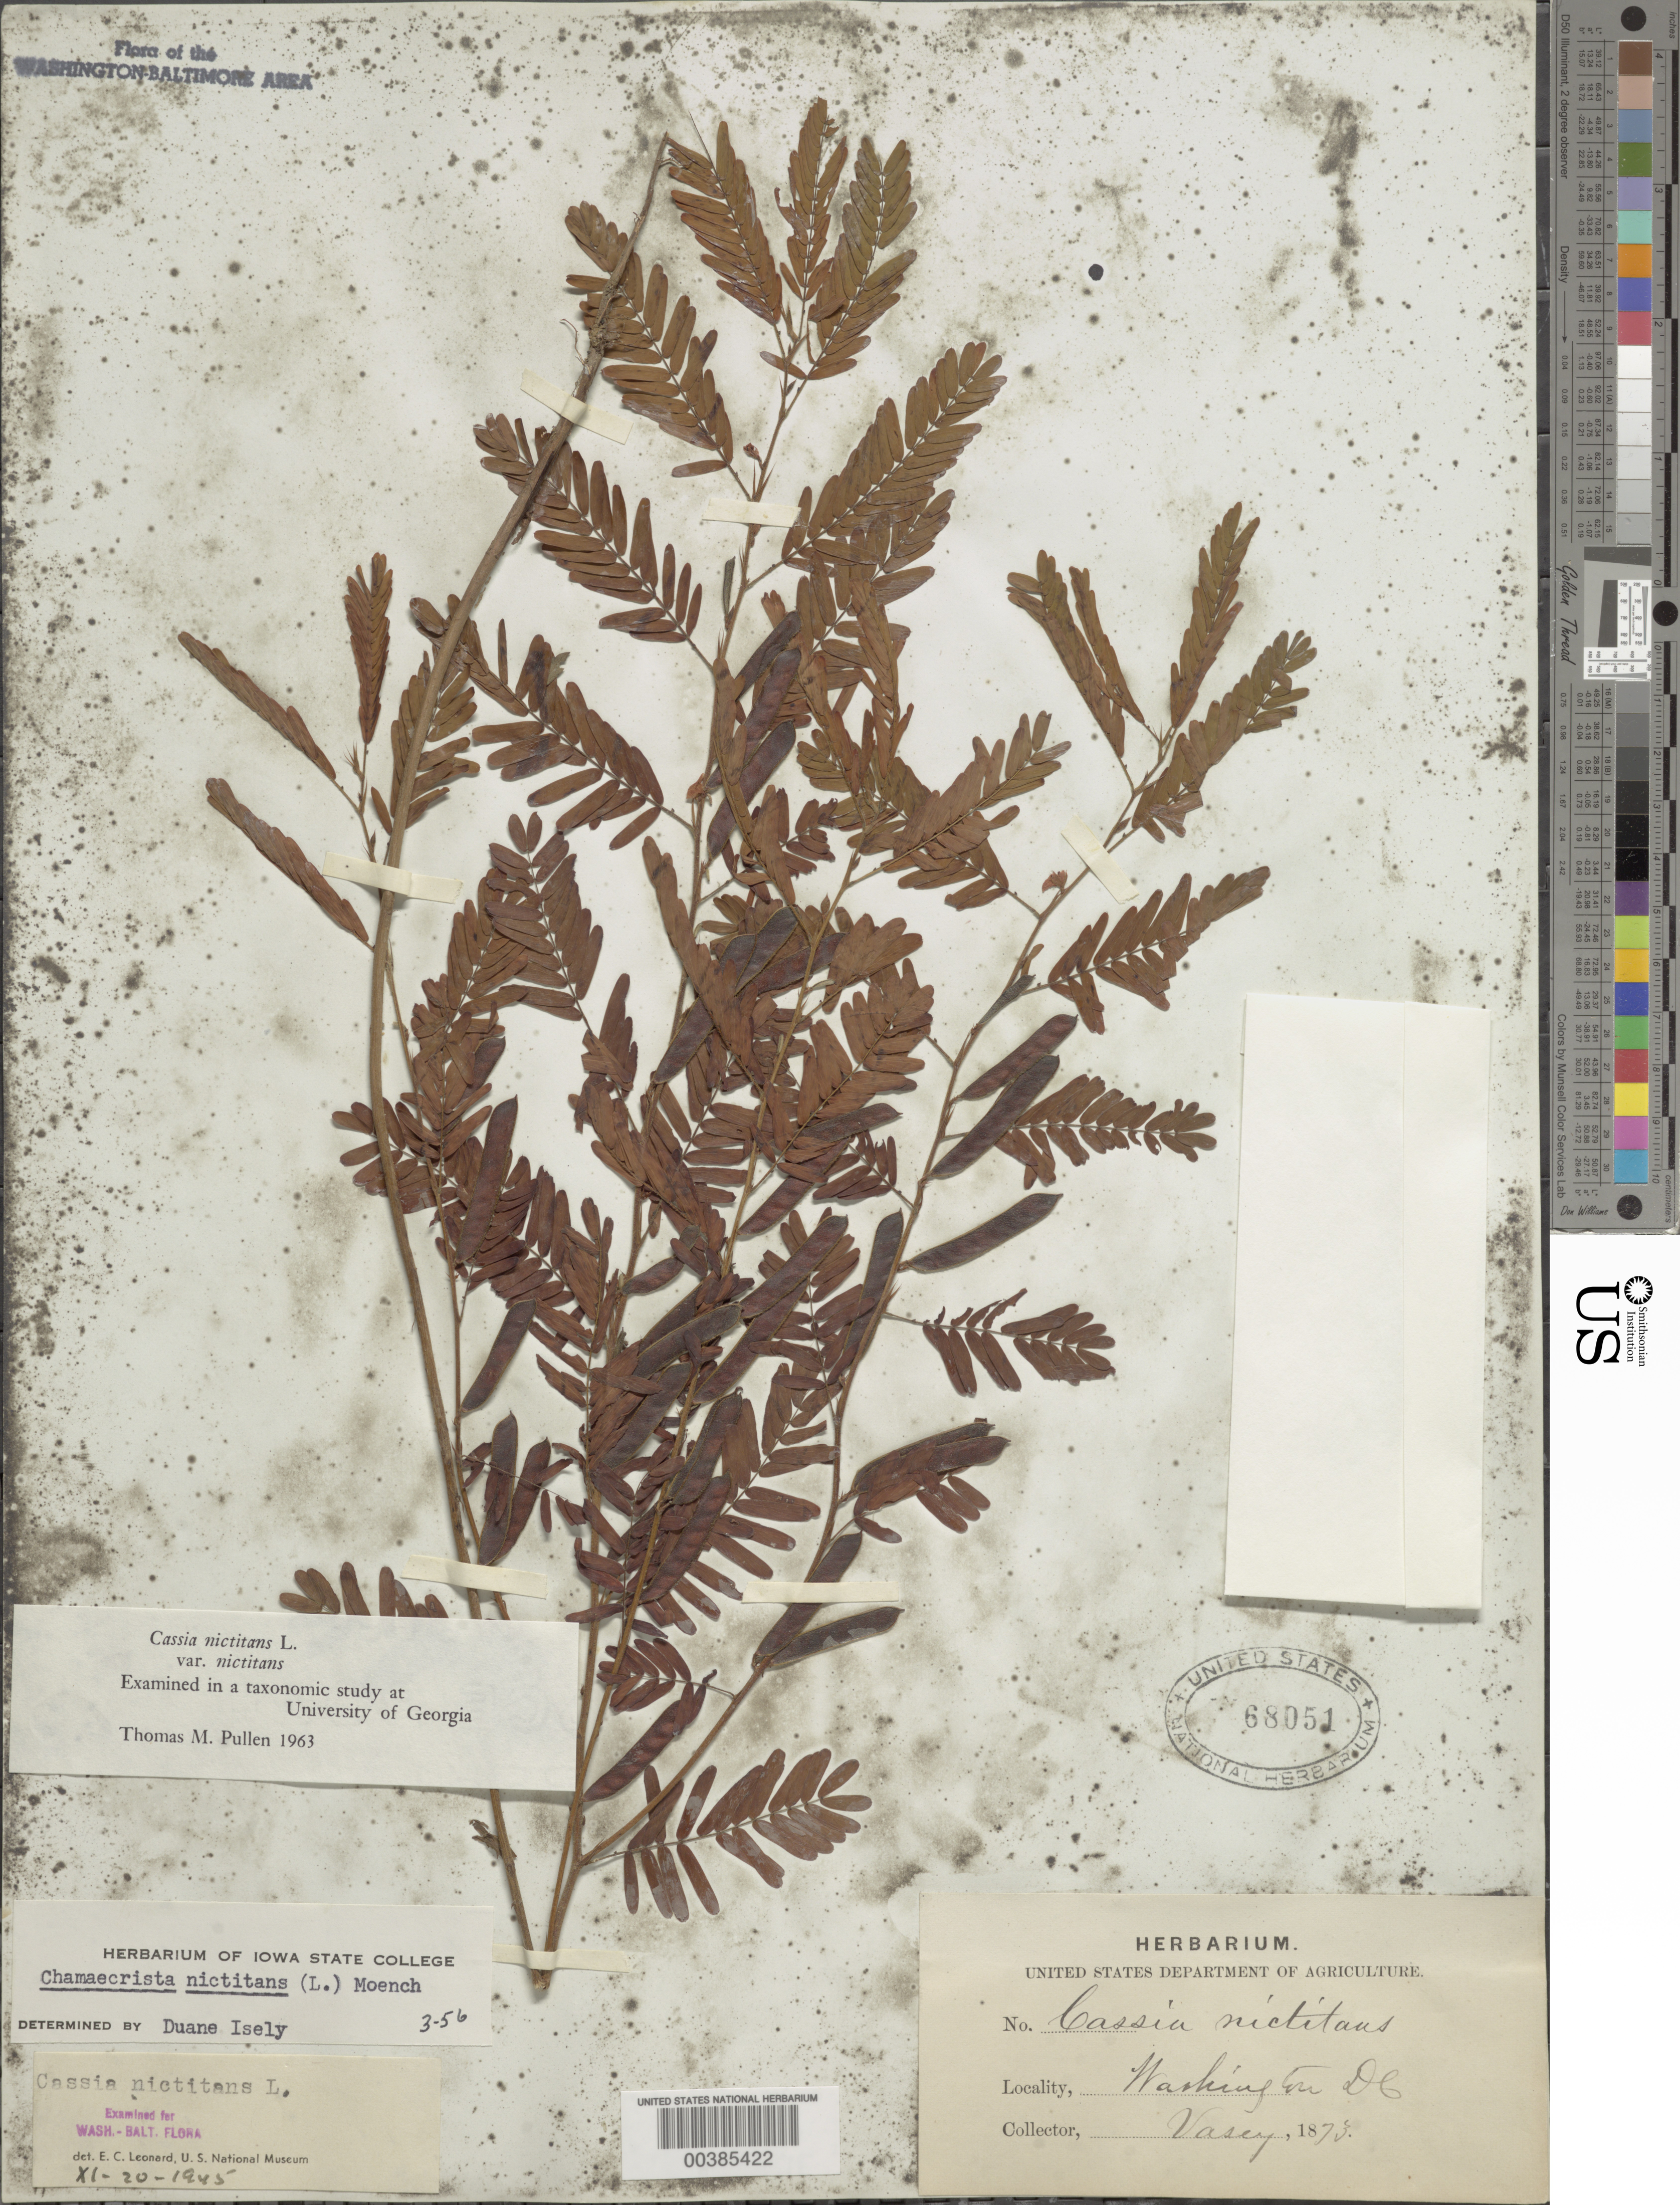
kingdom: Plantae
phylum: Tracheophyta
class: Magnoliopsida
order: Fabales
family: Fabaceae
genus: Chamaecrista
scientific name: Chamaecrista nictitans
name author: (L.) Moench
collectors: G. Vasey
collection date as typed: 1873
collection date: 1873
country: United States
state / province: District of Columbia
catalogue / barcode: US 68051